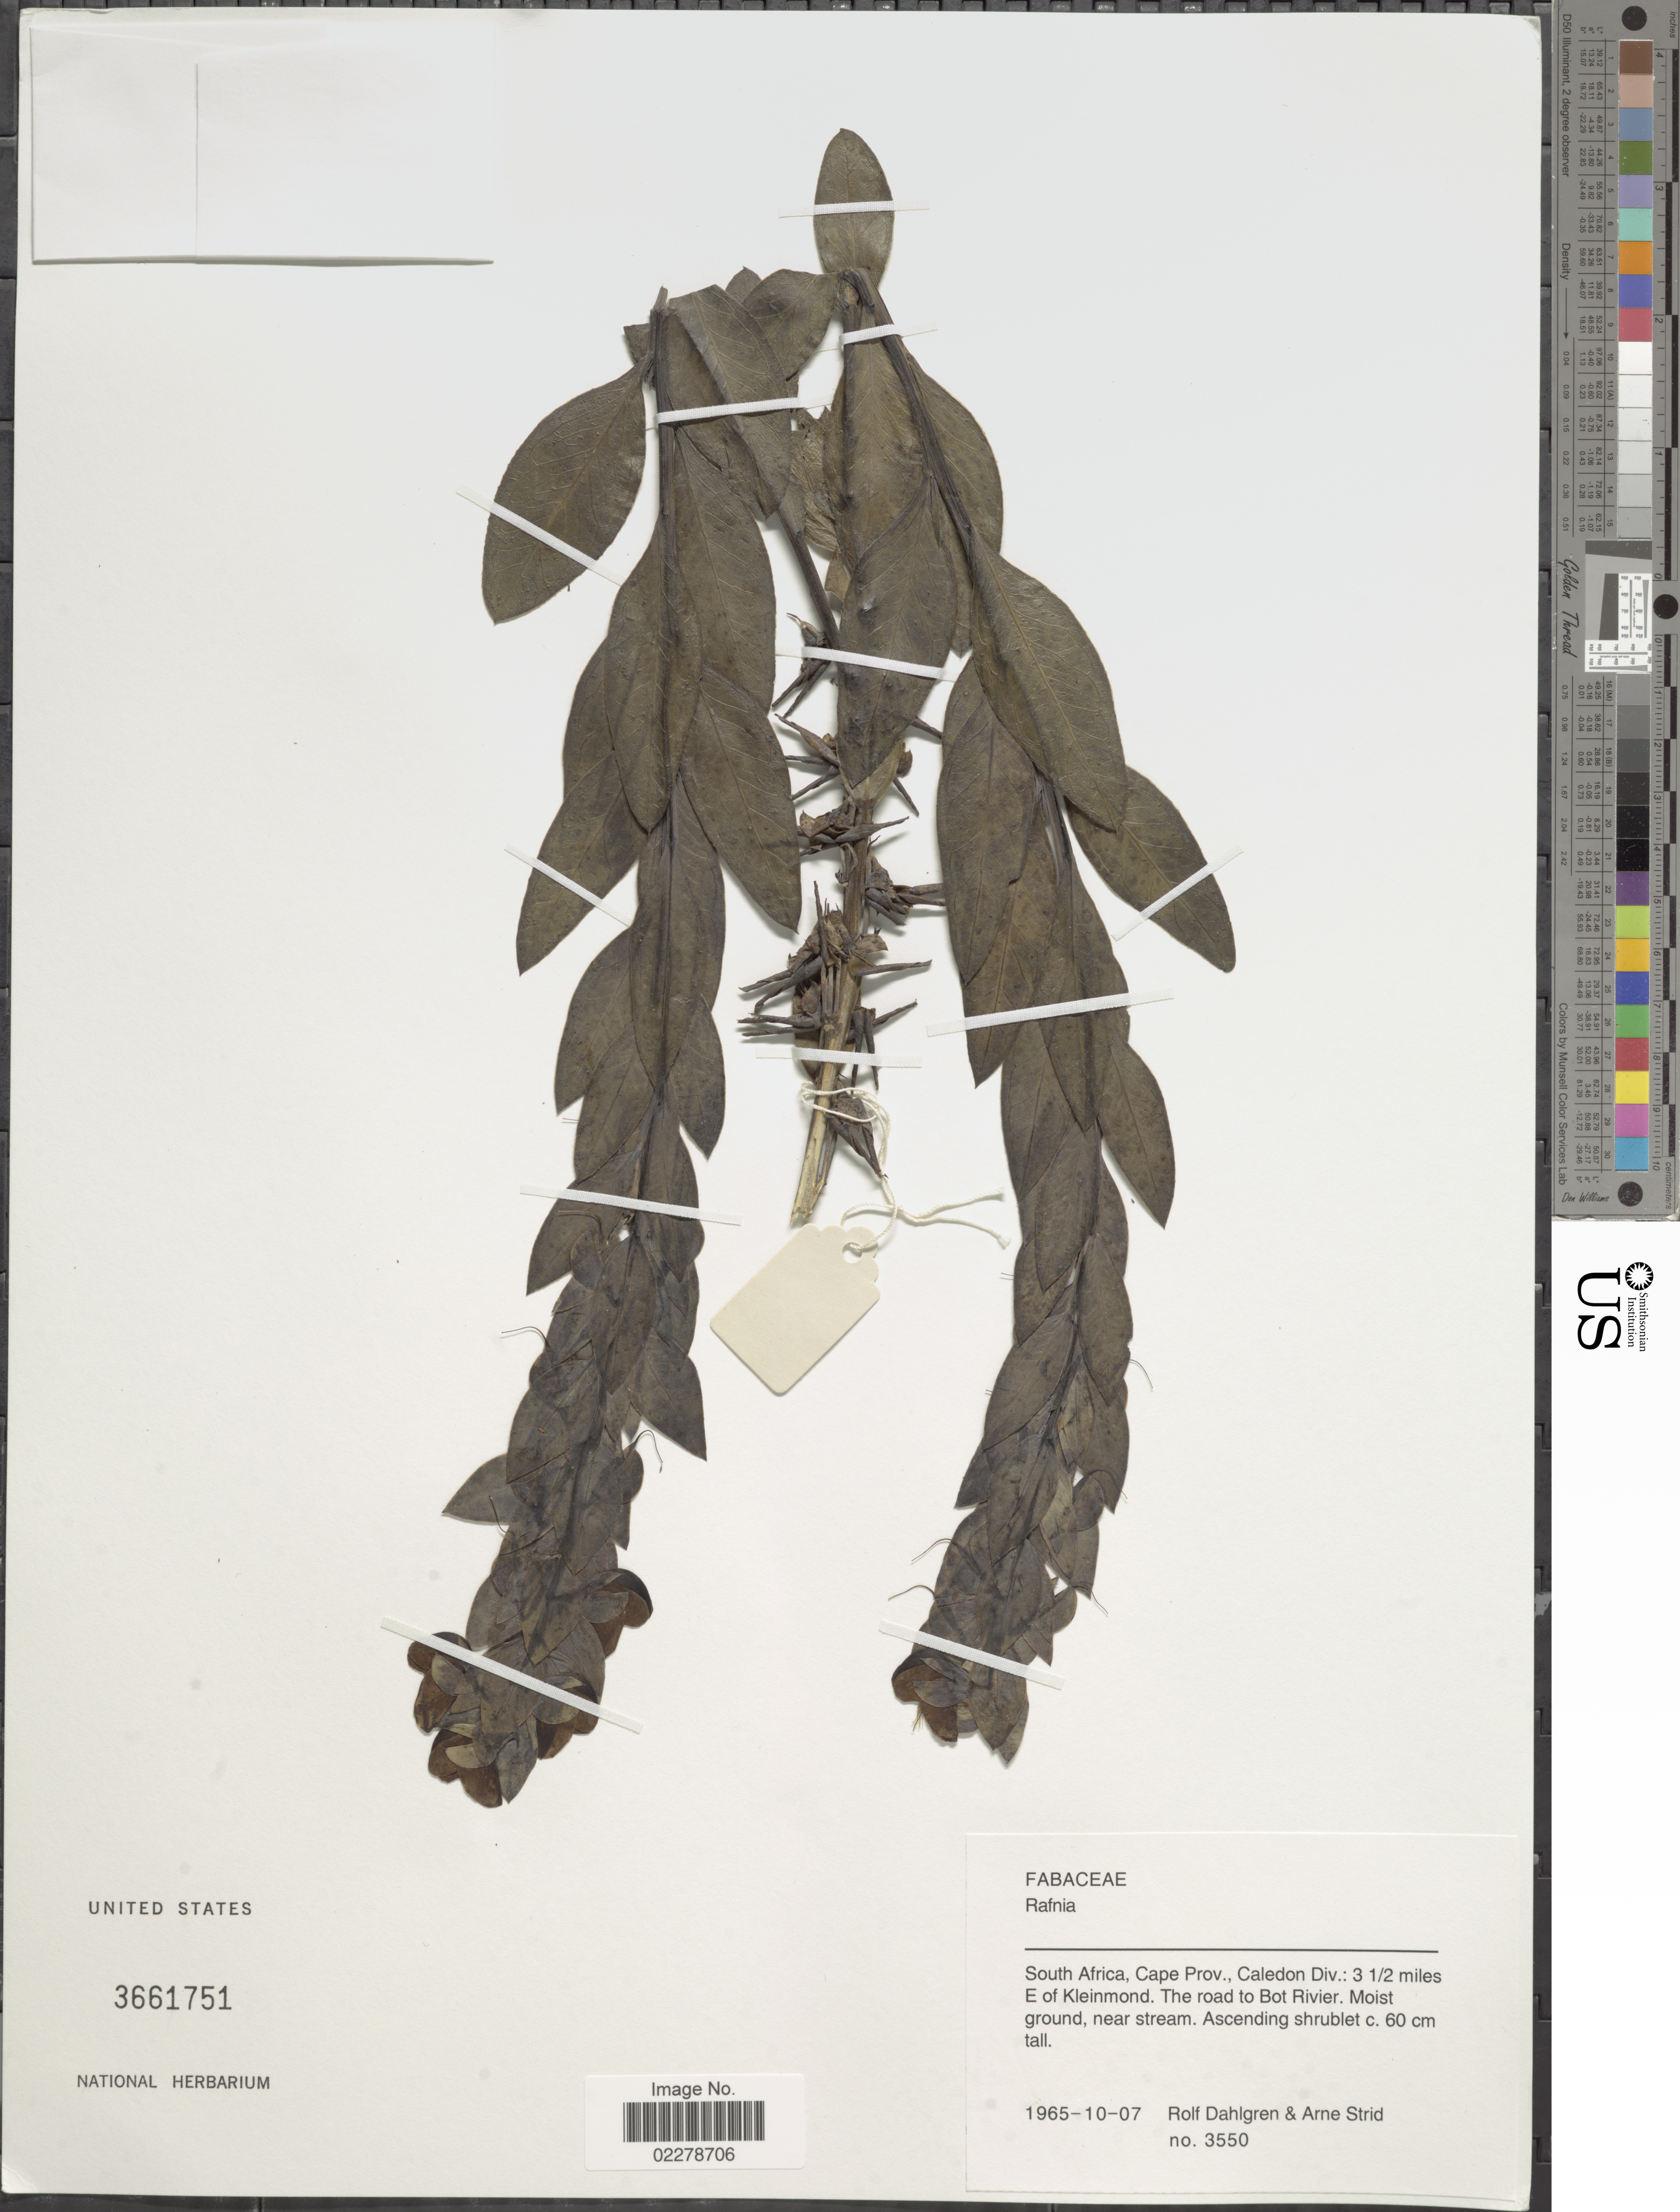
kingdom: Plantae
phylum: Tracheophyta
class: Magnoliopsida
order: Fabales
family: Fabaceae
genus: Rafnia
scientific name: Rafnia sp.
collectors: R. Dahlgren & A. Strid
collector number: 3550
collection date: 1965-10-07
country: South Africa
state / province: Western Cape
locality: Cape Prov. Caledon Div.: 3 1/2 miles E of Kleinmond. The road to Bot River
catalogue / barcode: US 3661751